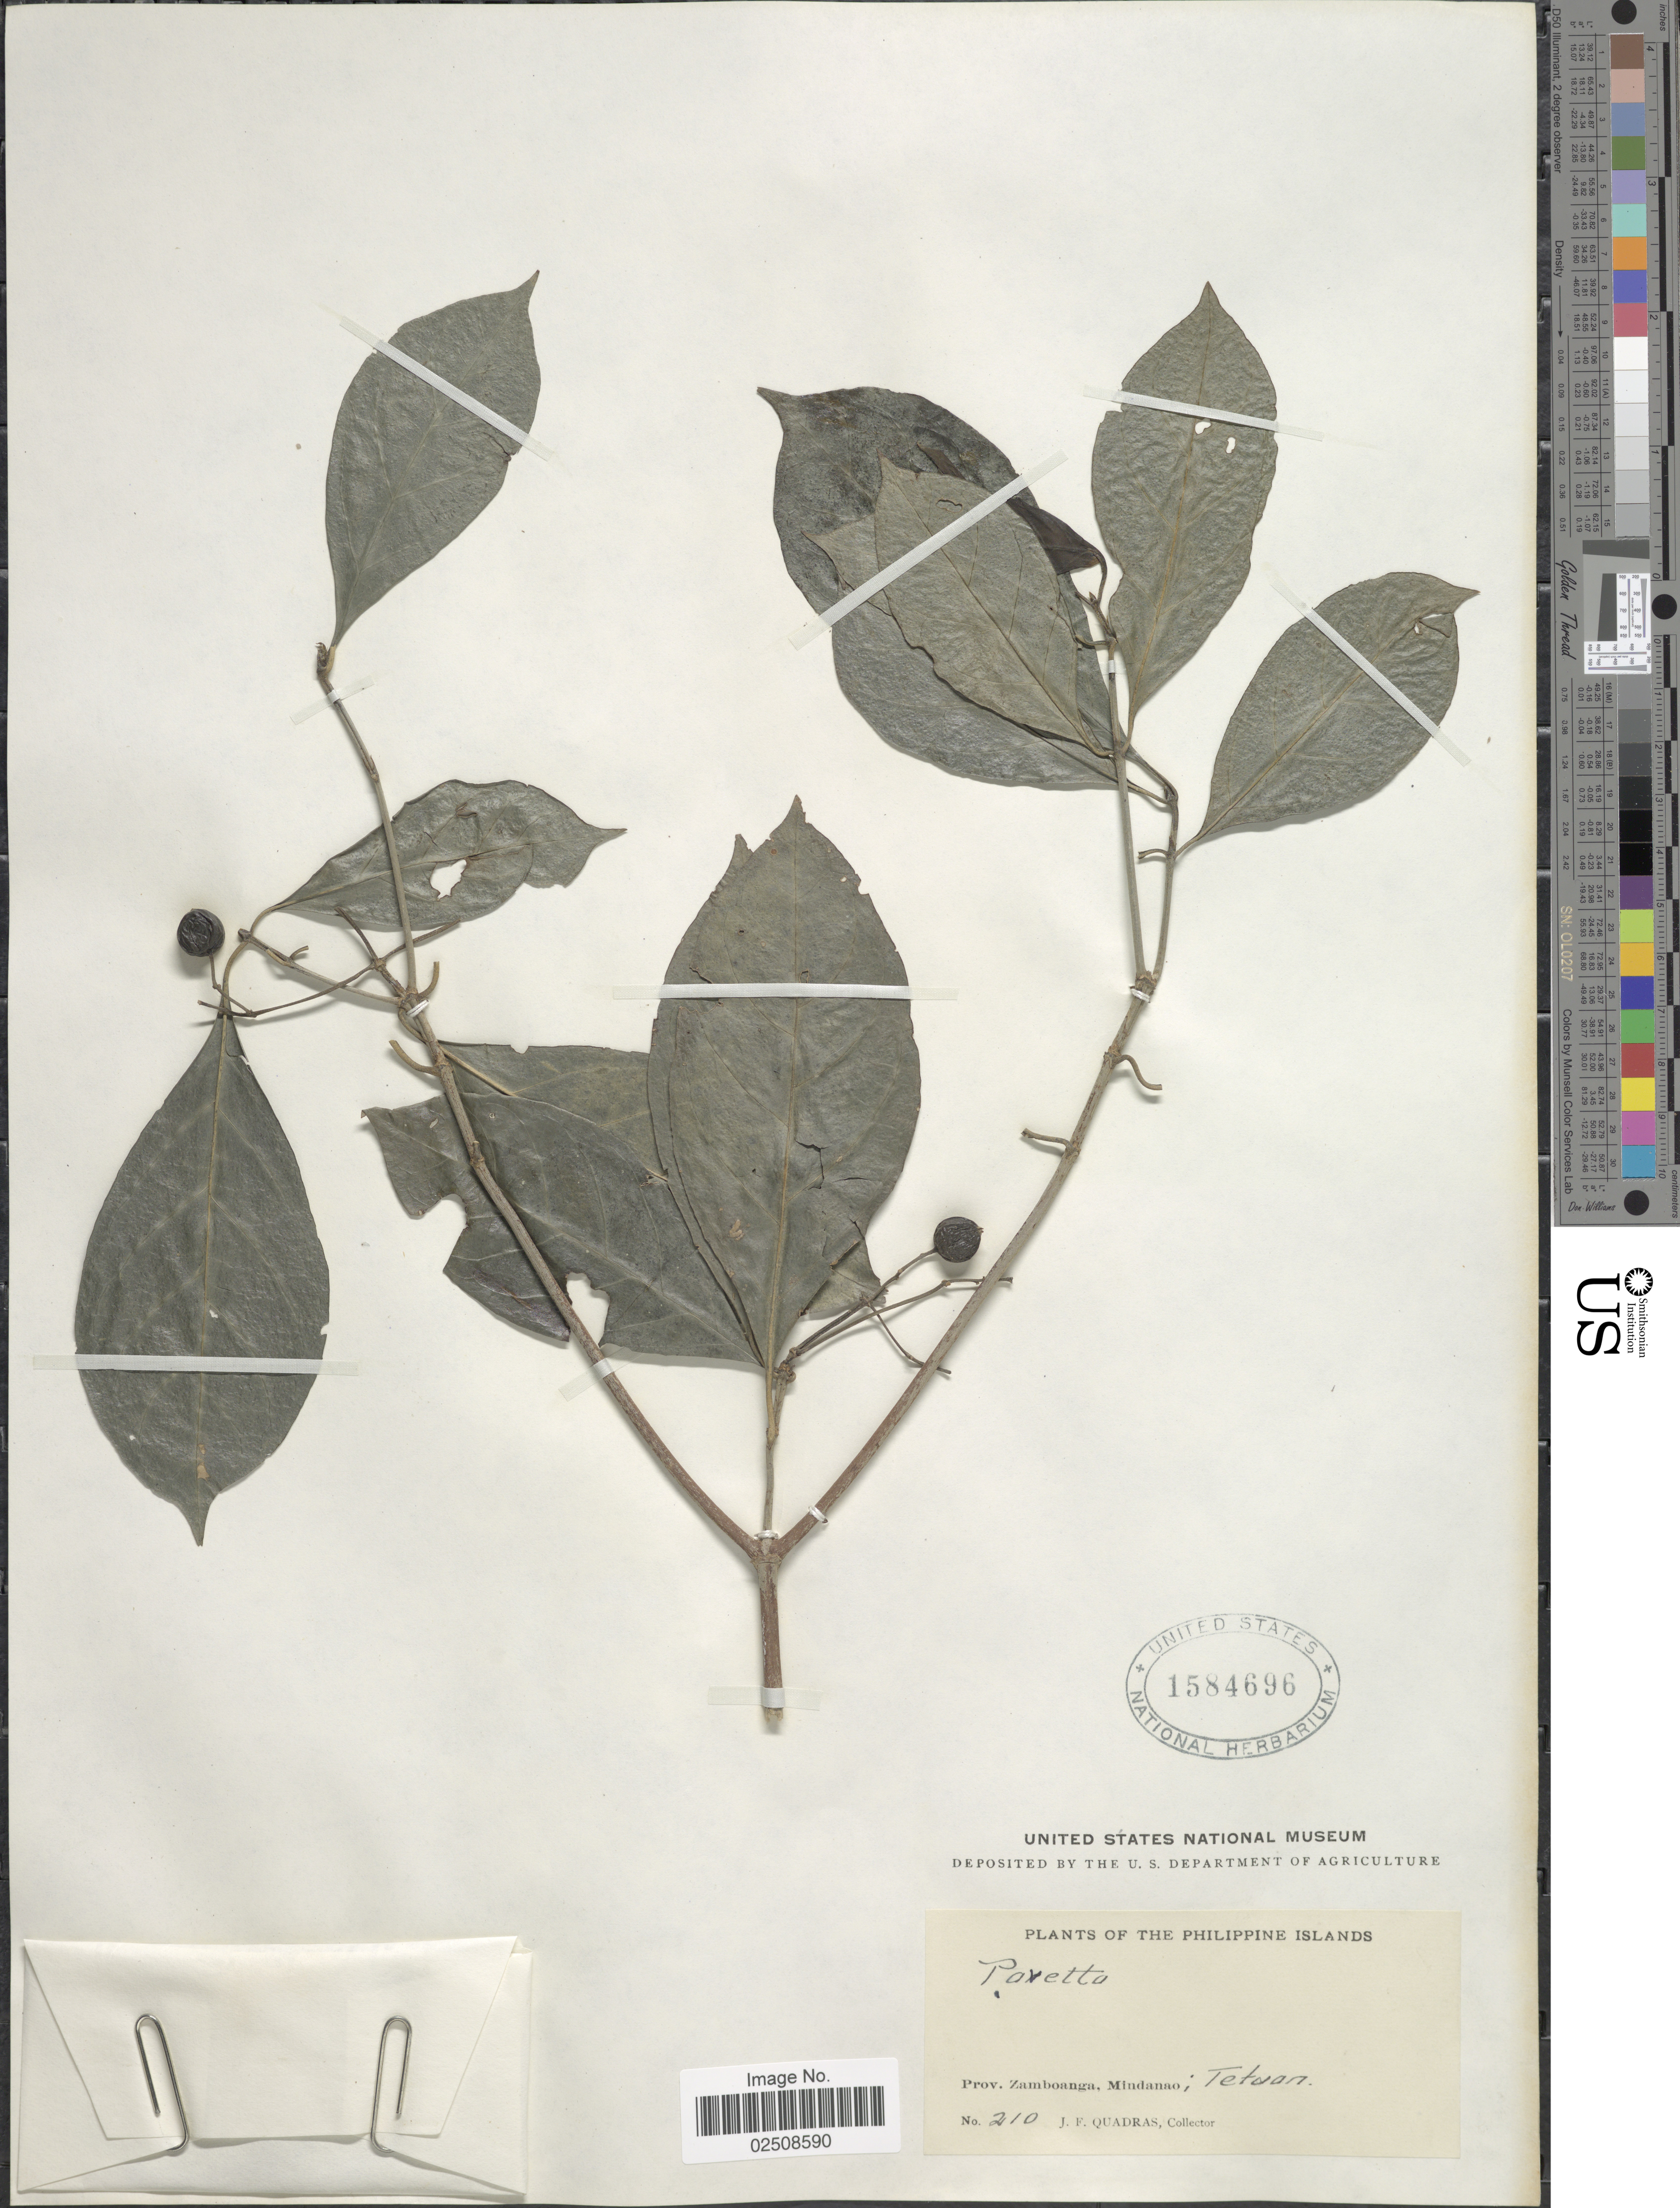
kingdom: Plantae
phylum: Tracheophyta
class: Magnoliopsida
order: Gentianales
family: Rubiaceae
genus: Pavetta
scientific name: Pavetta sp.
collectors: J. Quadras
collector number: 210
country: Philippines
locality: Philippine Islands. Prov. Zamboanga, Mindanao; Tetaan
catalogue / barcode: US 1584696